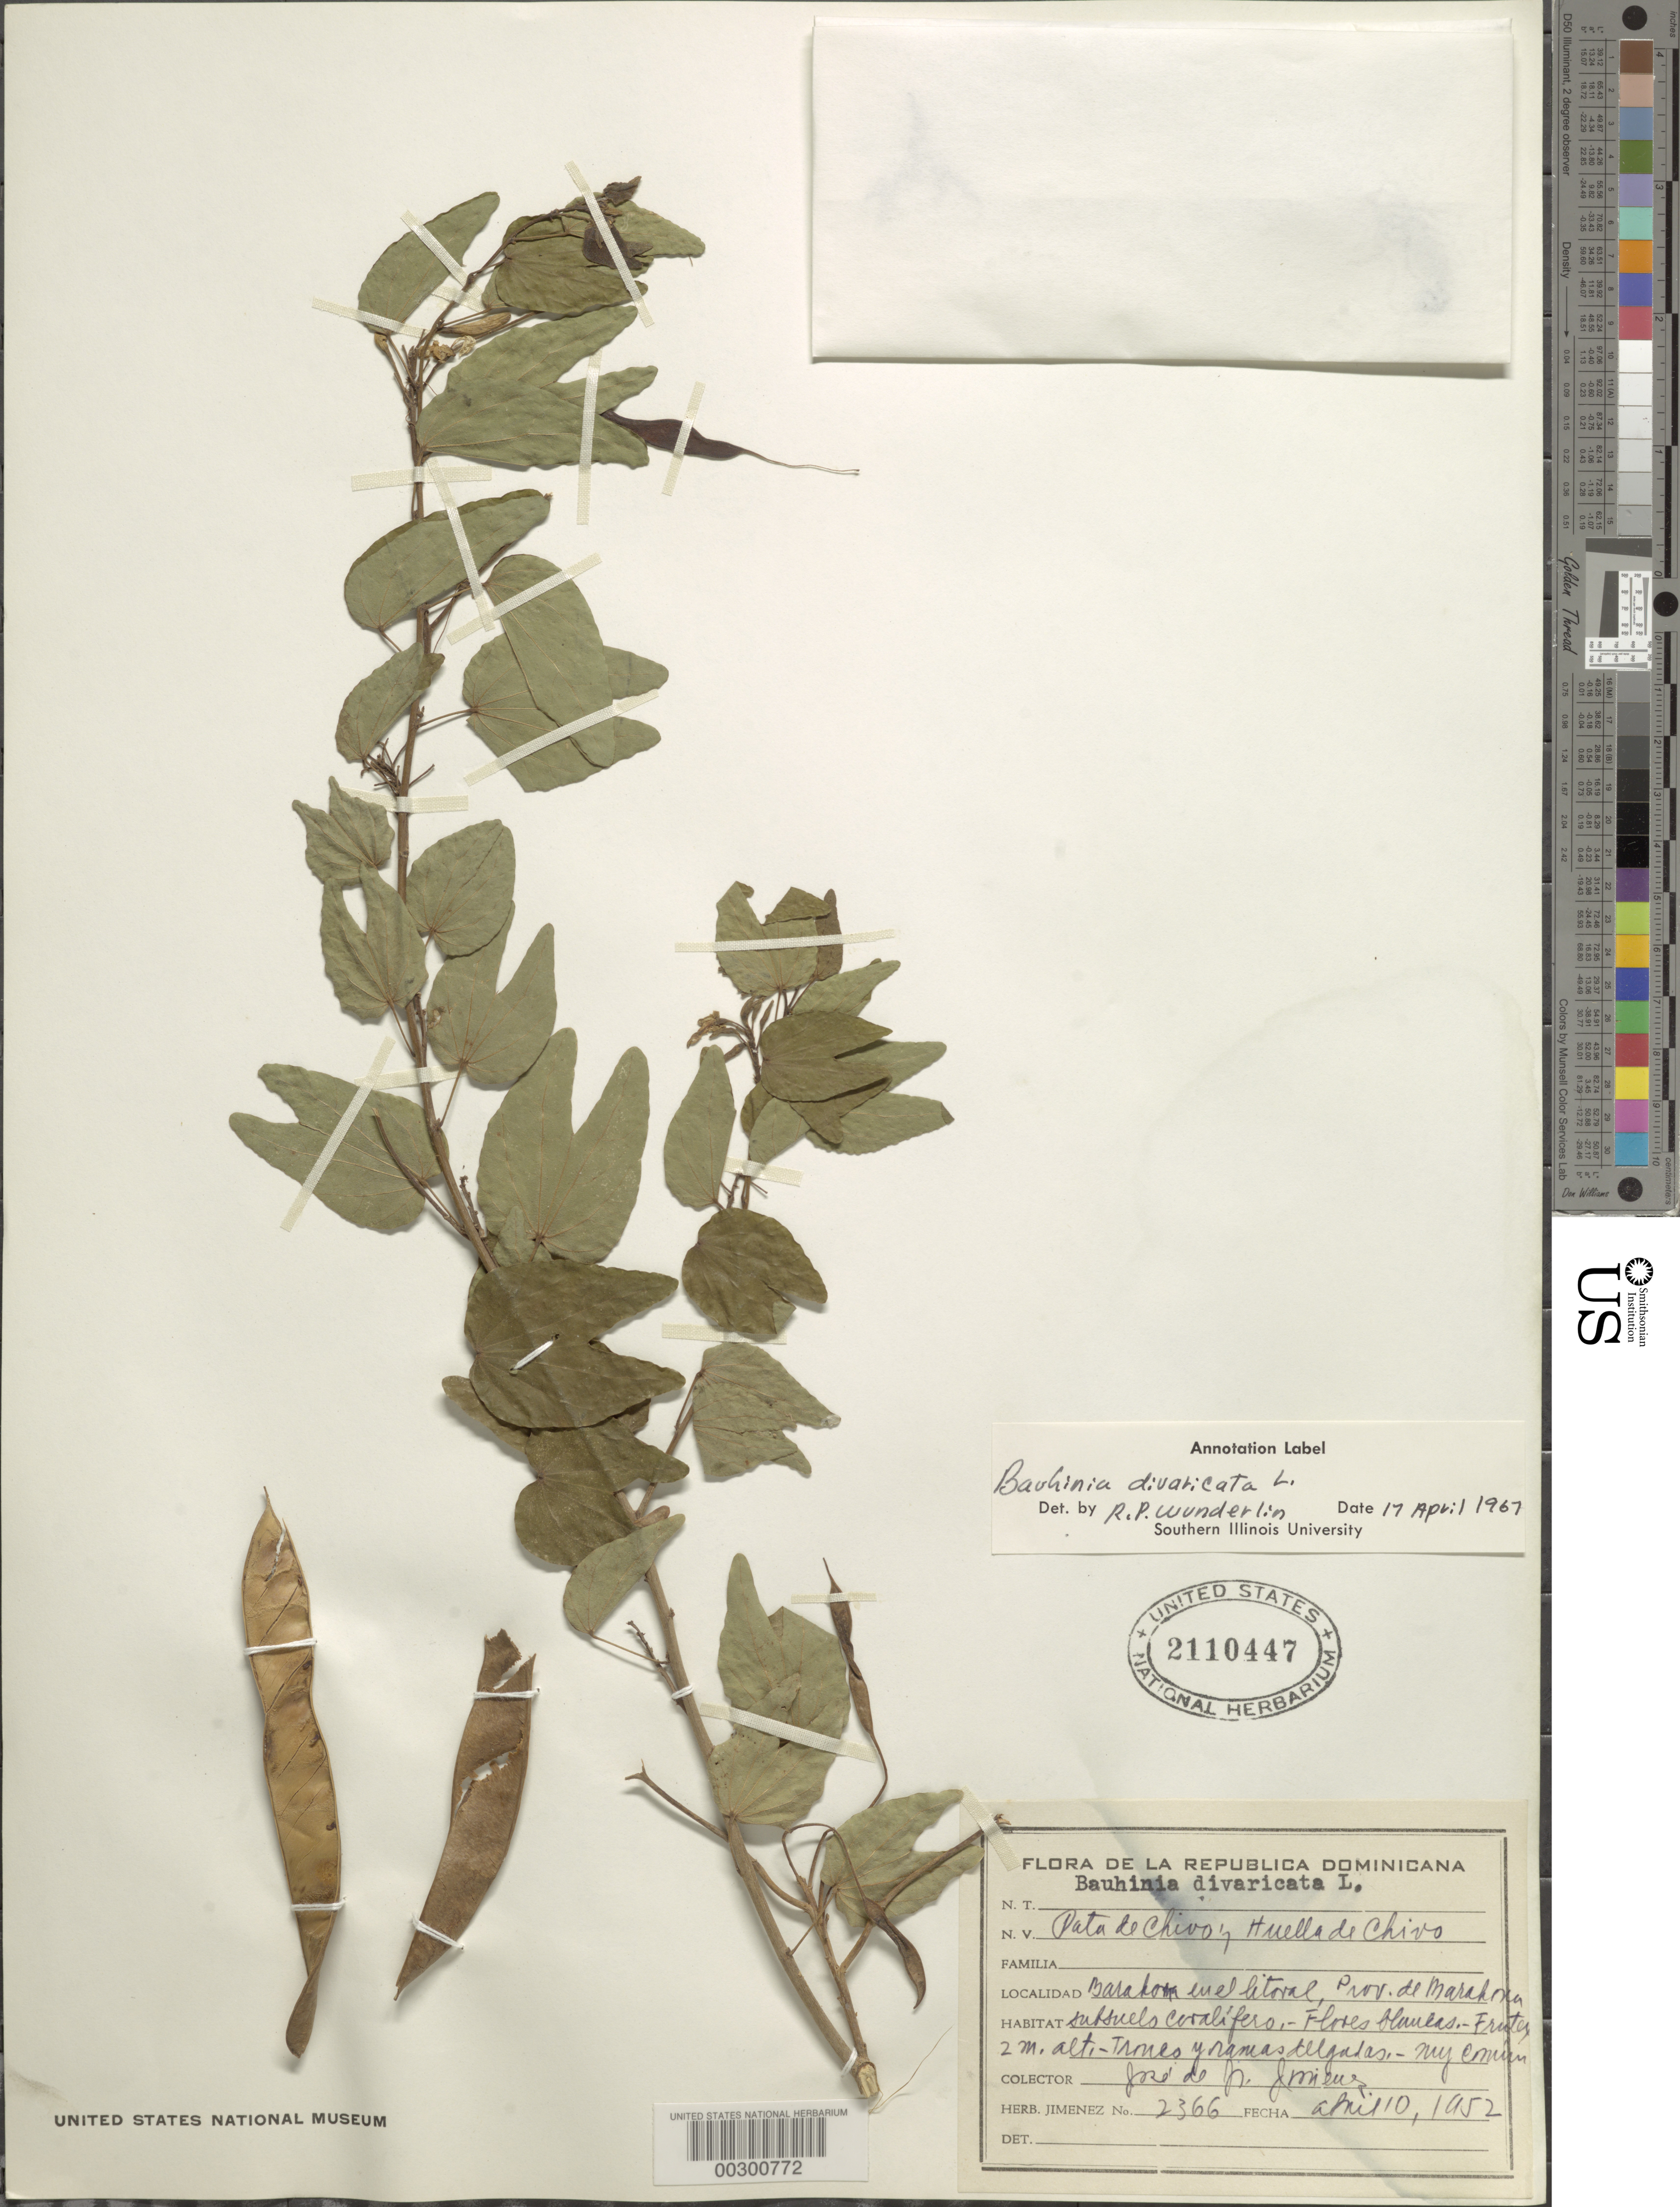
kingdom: Plantae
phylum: Tracheophyta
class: Magnoliopsida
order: Fabales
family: Fabaceae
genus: Bauhinia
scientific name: Bauhinia divaricata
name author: L.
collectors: J. J. Jiménez Almonte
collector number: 2366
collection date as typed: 10 Apr 1952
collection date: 1952-04-10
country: Dominican Republic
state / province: Barahona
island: Hispaniola Island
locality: Barahona nueva, se of polo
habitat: Woods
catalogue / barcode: US 2110447